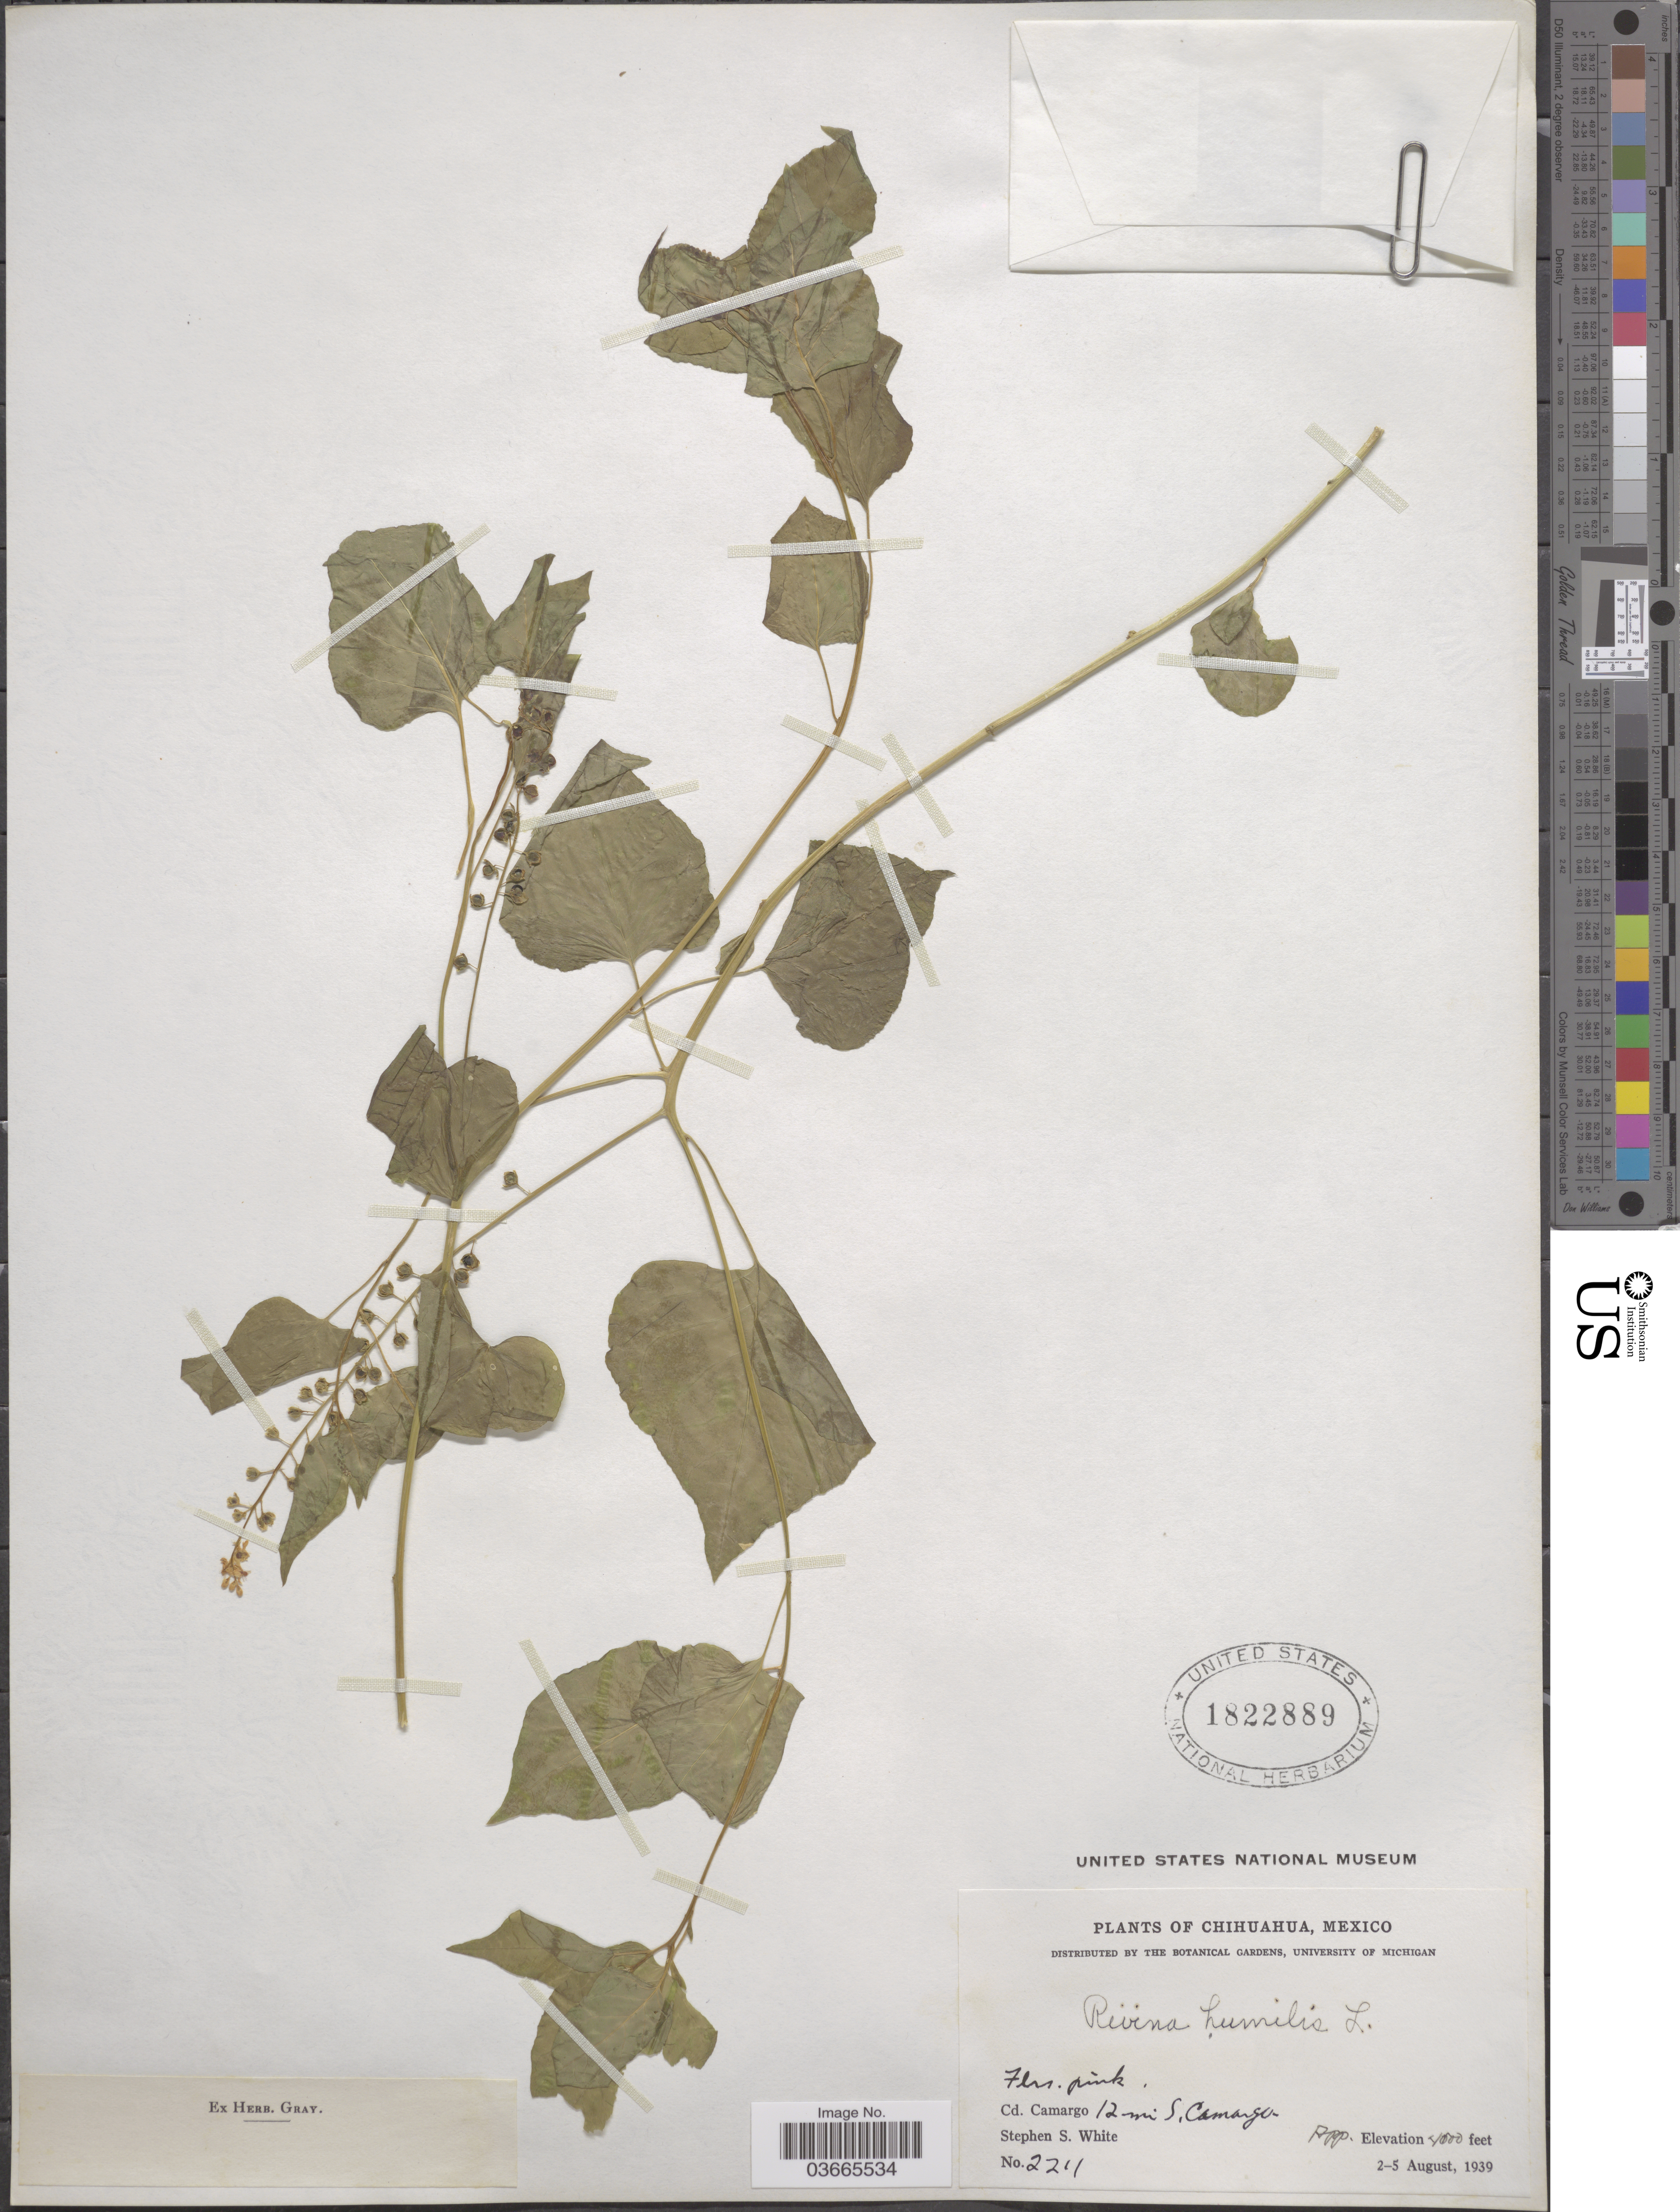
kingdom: Plantae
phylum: Tracheophyta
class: Magnoliopsida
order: Caryophyllales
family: Phytolaccaceae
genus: Rivina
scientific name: Rivina humilis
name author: L.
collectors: S. S. White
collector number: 2211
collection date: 1939-08-02/1939-08-05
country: Mexico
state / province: Chihuahua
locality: Cd. Camargo 12 mi S. Camargo.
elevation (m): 1219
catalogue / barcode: US 1822889